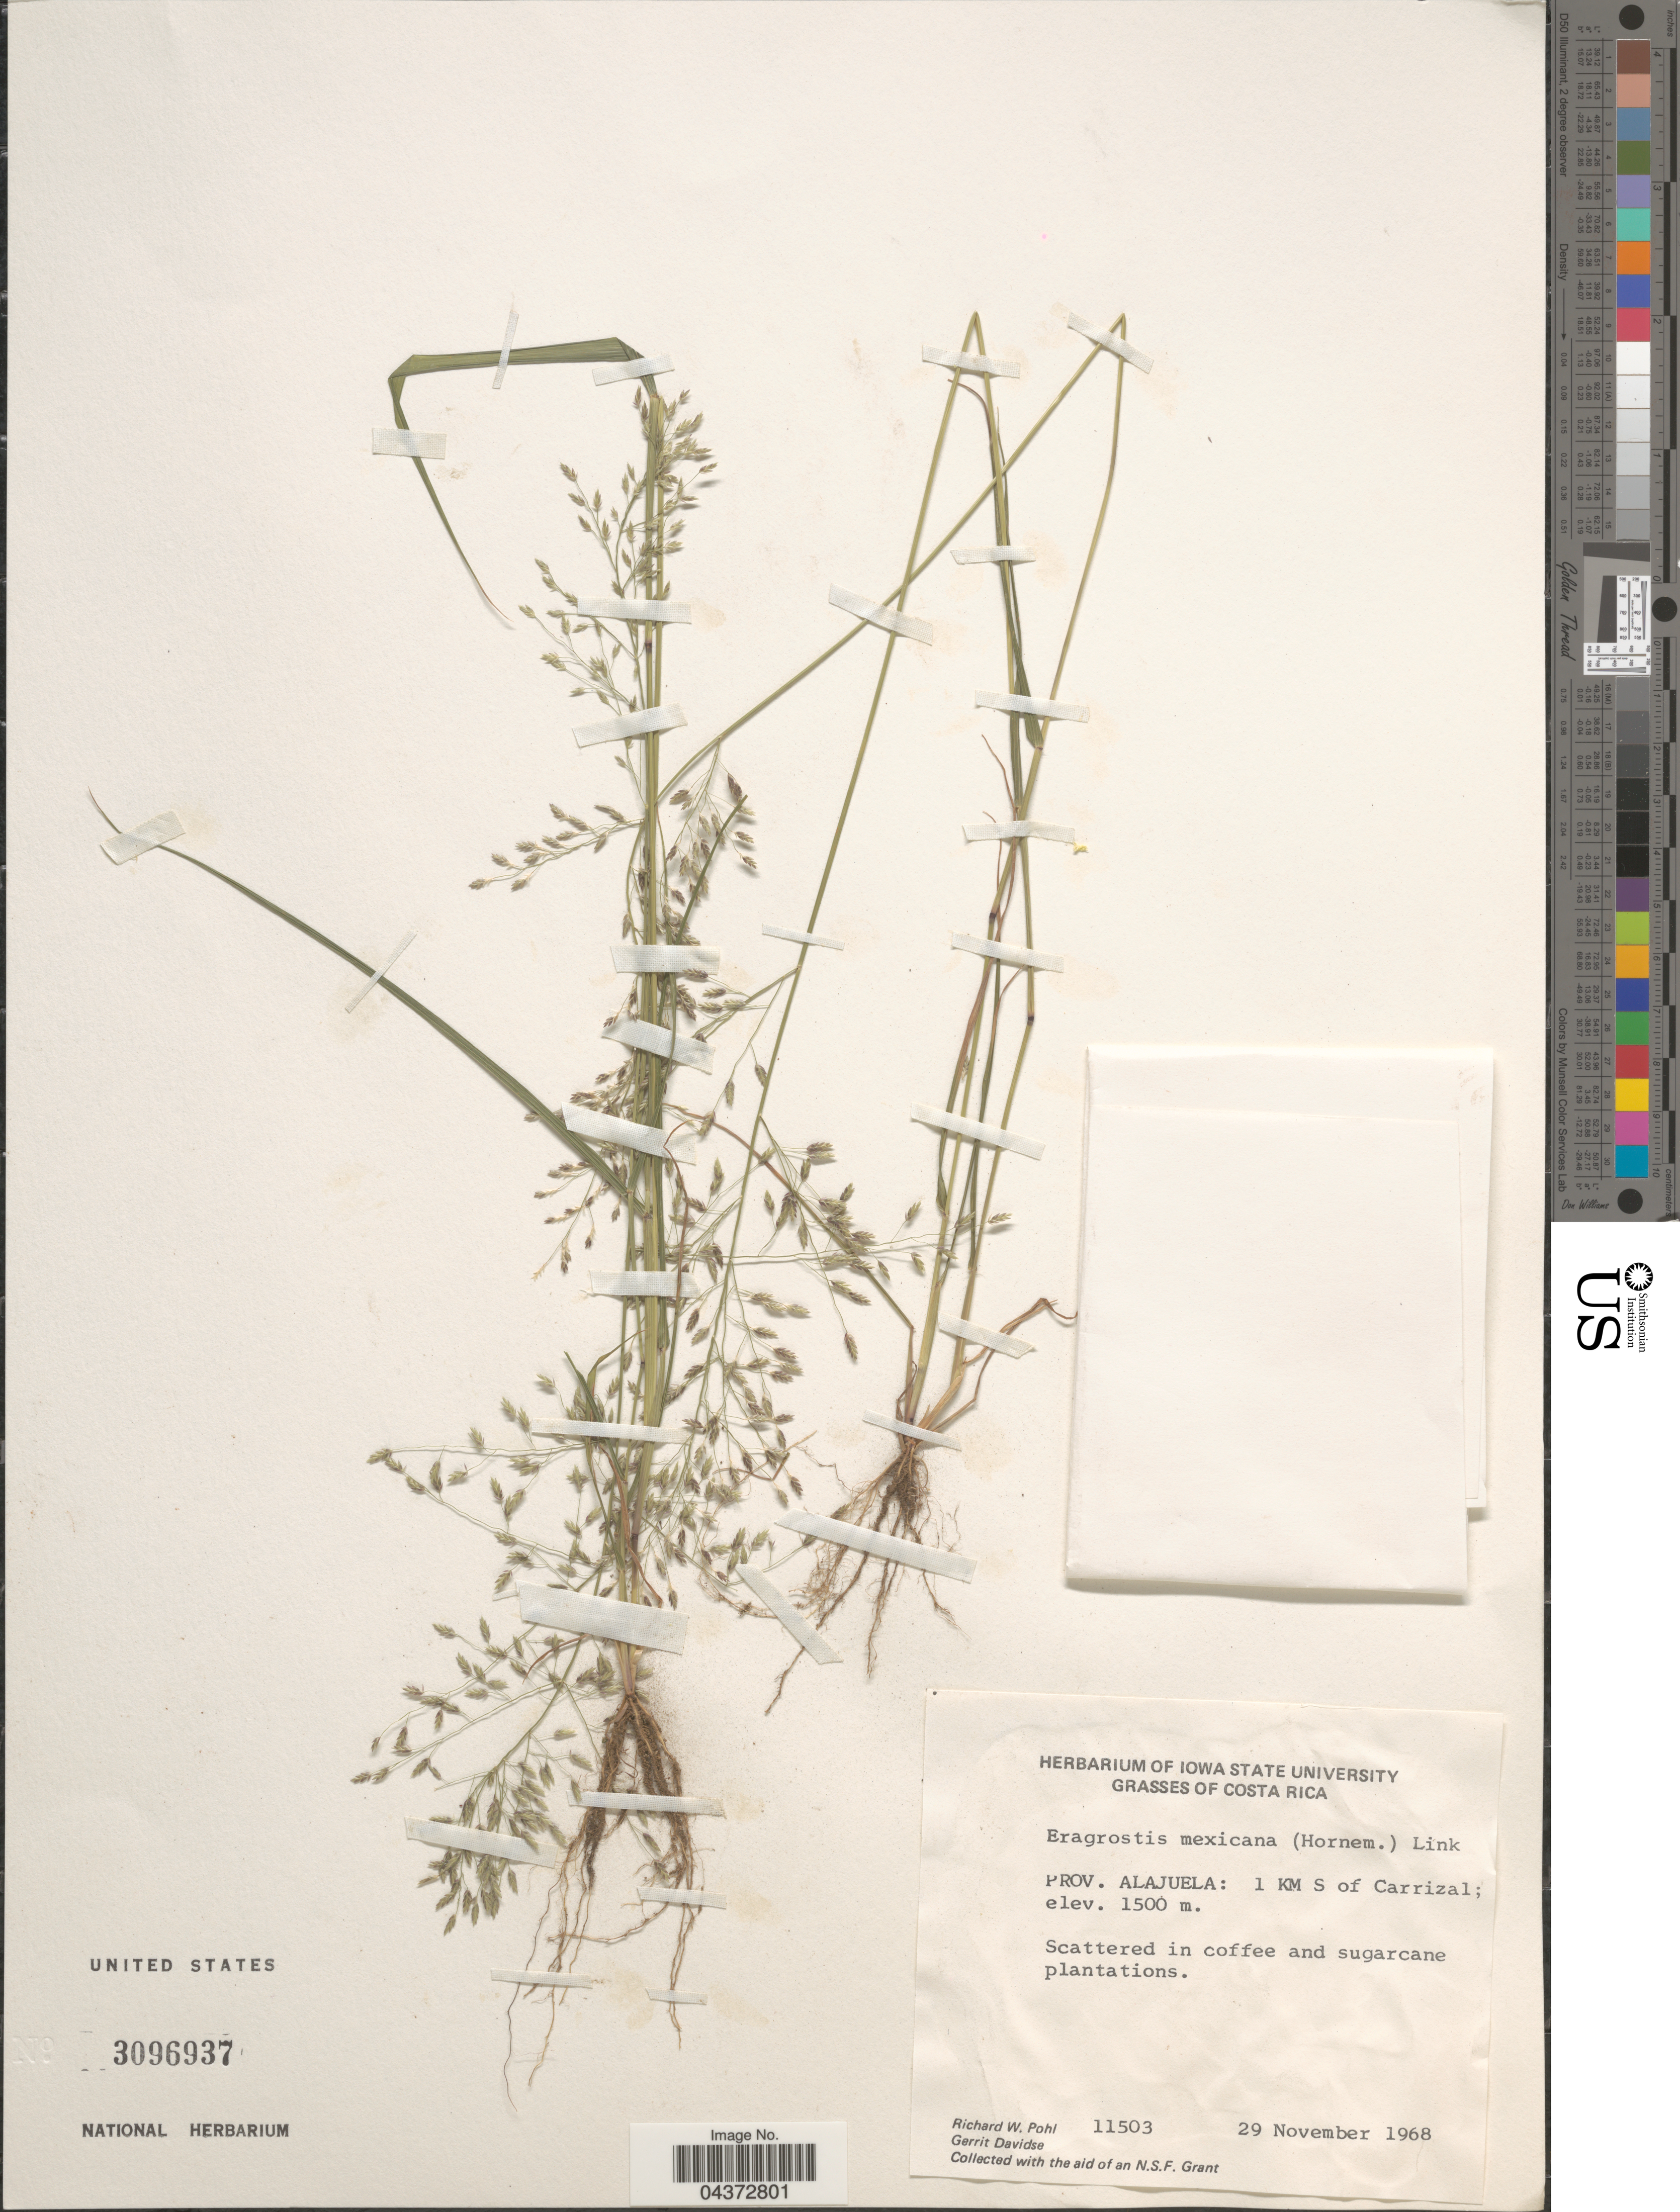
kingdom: Plantae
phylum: Tracheophyta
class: Liliopsida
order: Poales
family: Poaceae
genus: Eragrostis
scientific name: Eragrostis mexicana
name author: (Hornem.) Link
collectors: R. W. Pohl & G. Davidse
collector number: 11503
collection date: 1968-11-29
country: Costa Rica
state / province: Alajuela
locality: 1 KM S of Carrizal.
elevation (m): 1500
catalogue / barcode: US 3096937